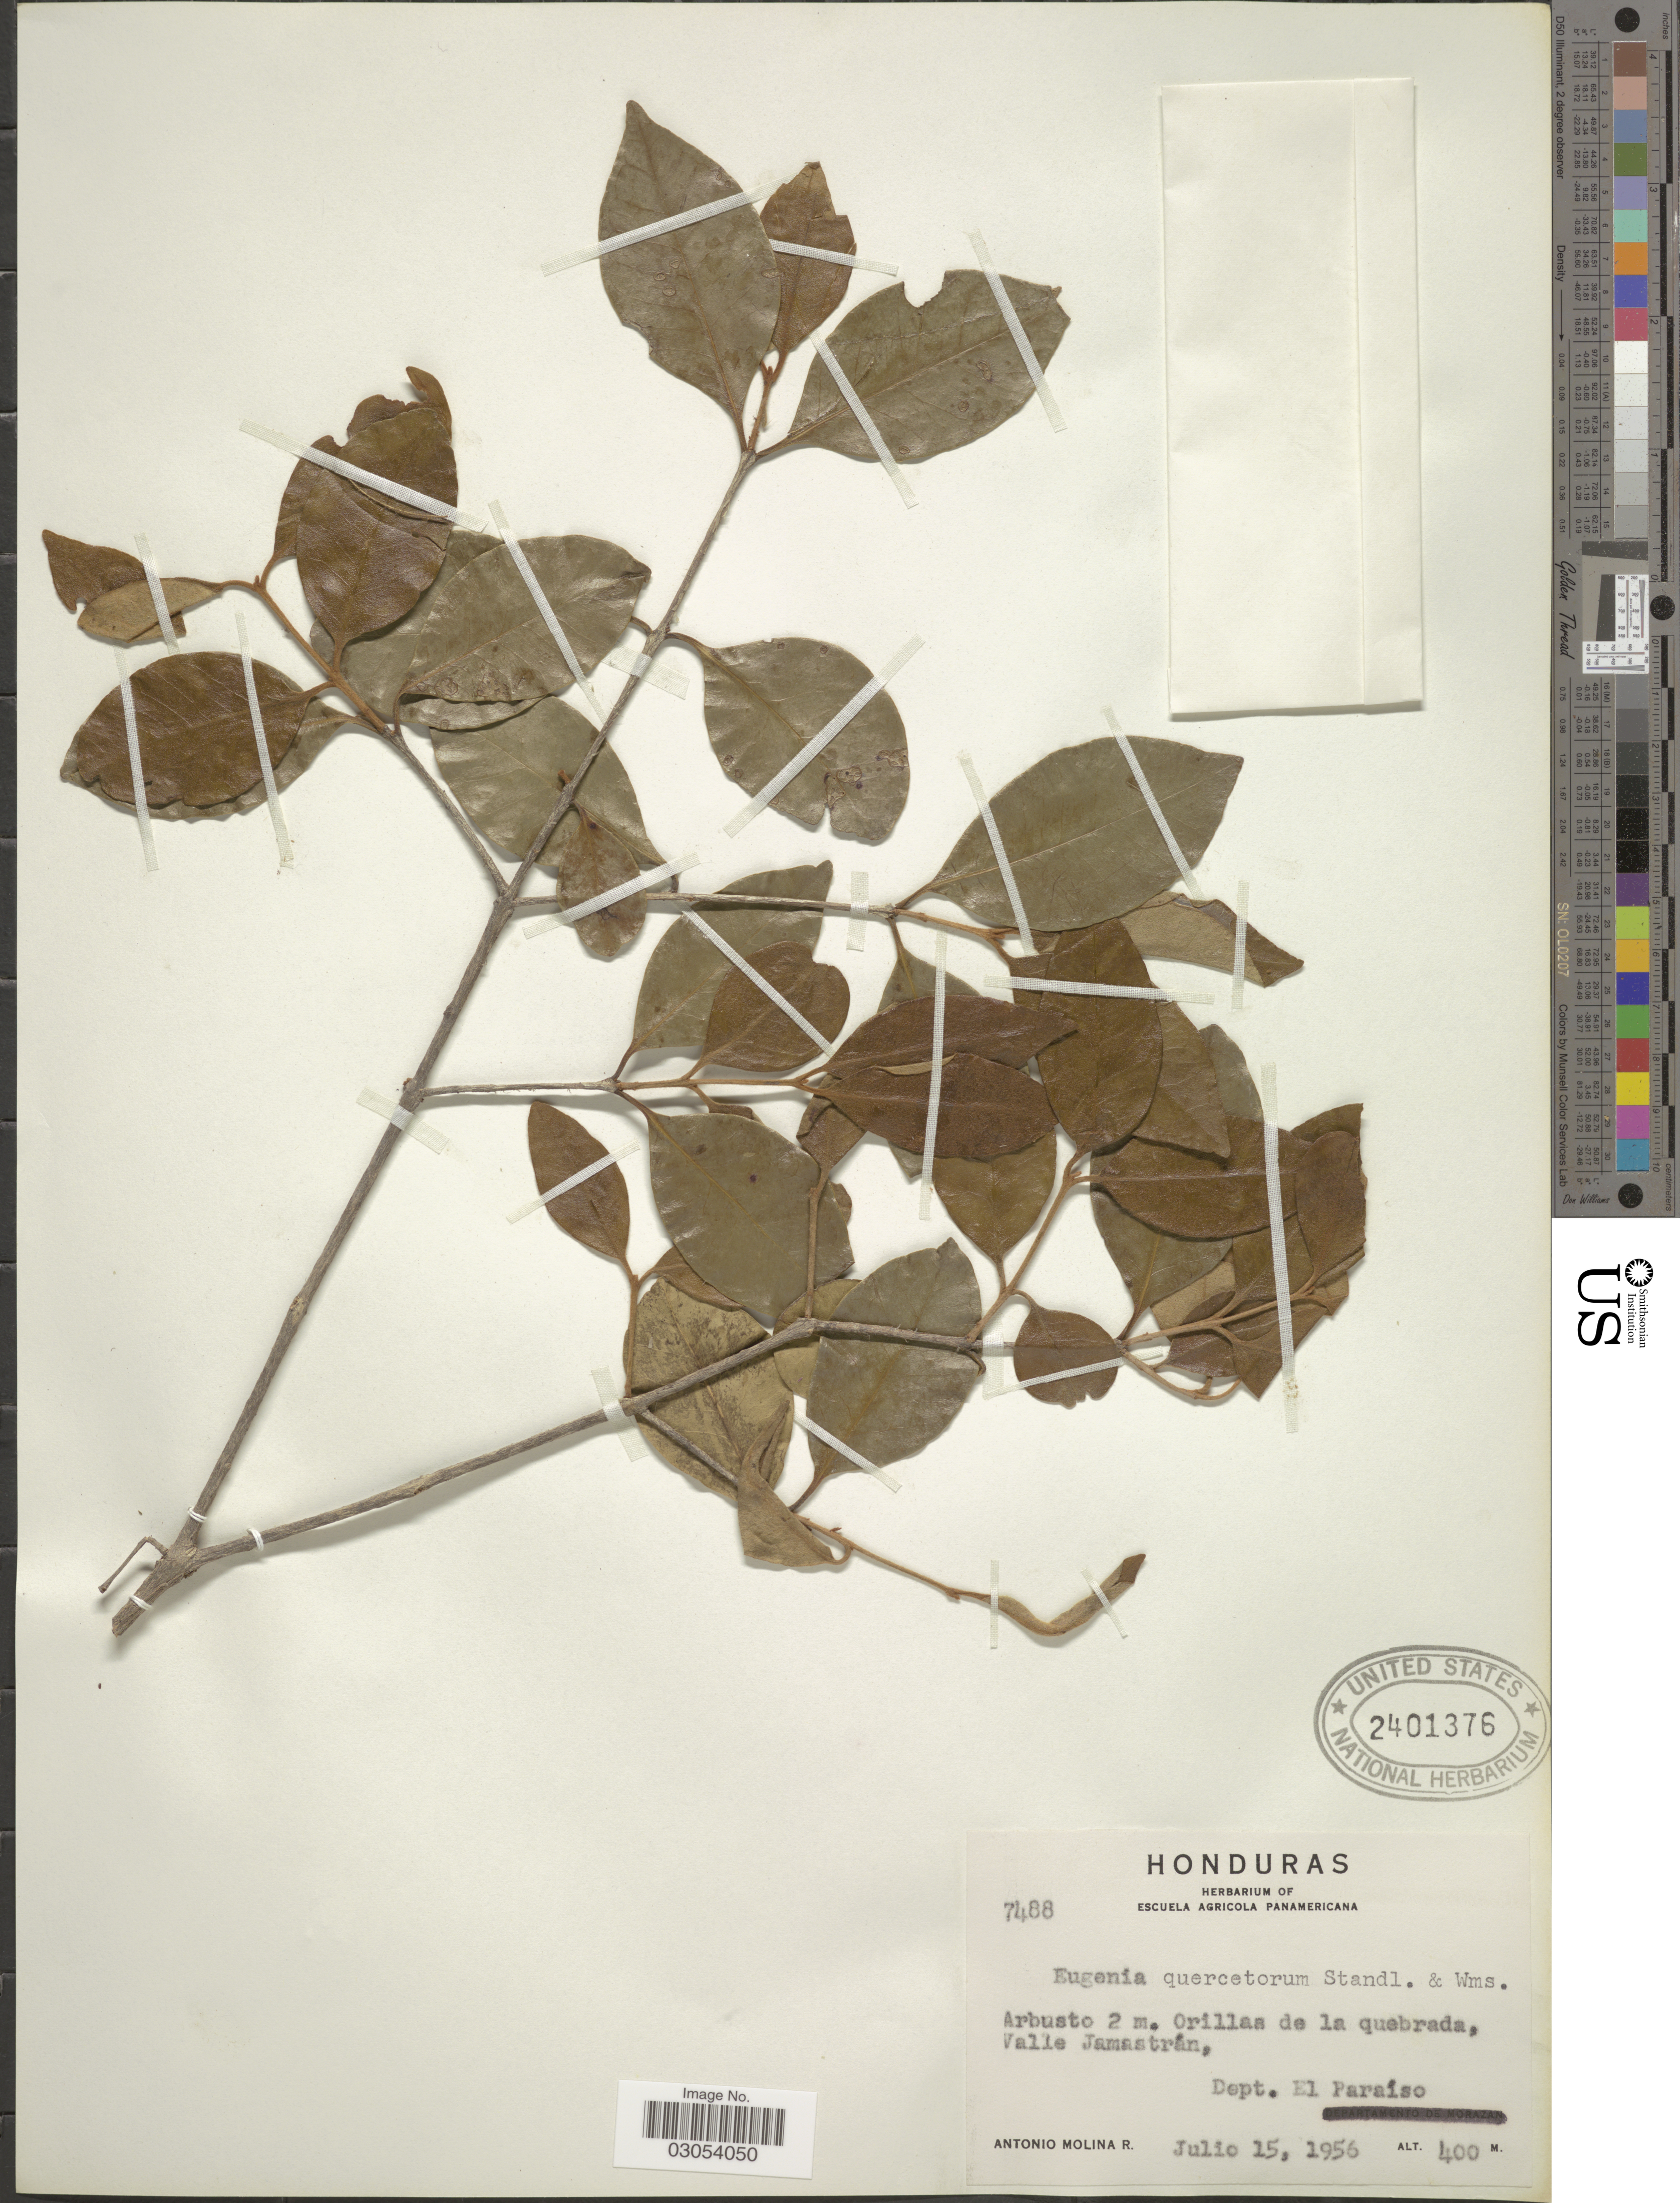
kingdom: Plantae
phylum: Tracheophyta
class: Magnoliopsida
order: Myrtales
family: Myrtaceae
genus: Eugenia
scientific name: Eugenia quercetorum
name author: Standl. & L.O. Williams ex Barrie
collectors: A. Molina R.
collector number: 7488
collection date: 1956-07-15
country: Honduras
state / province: El Paraíso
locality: Orillas de la quebrada, Valle Jamastrán, Dept. El Paraíso.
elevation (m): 400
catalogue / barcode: US 2401376